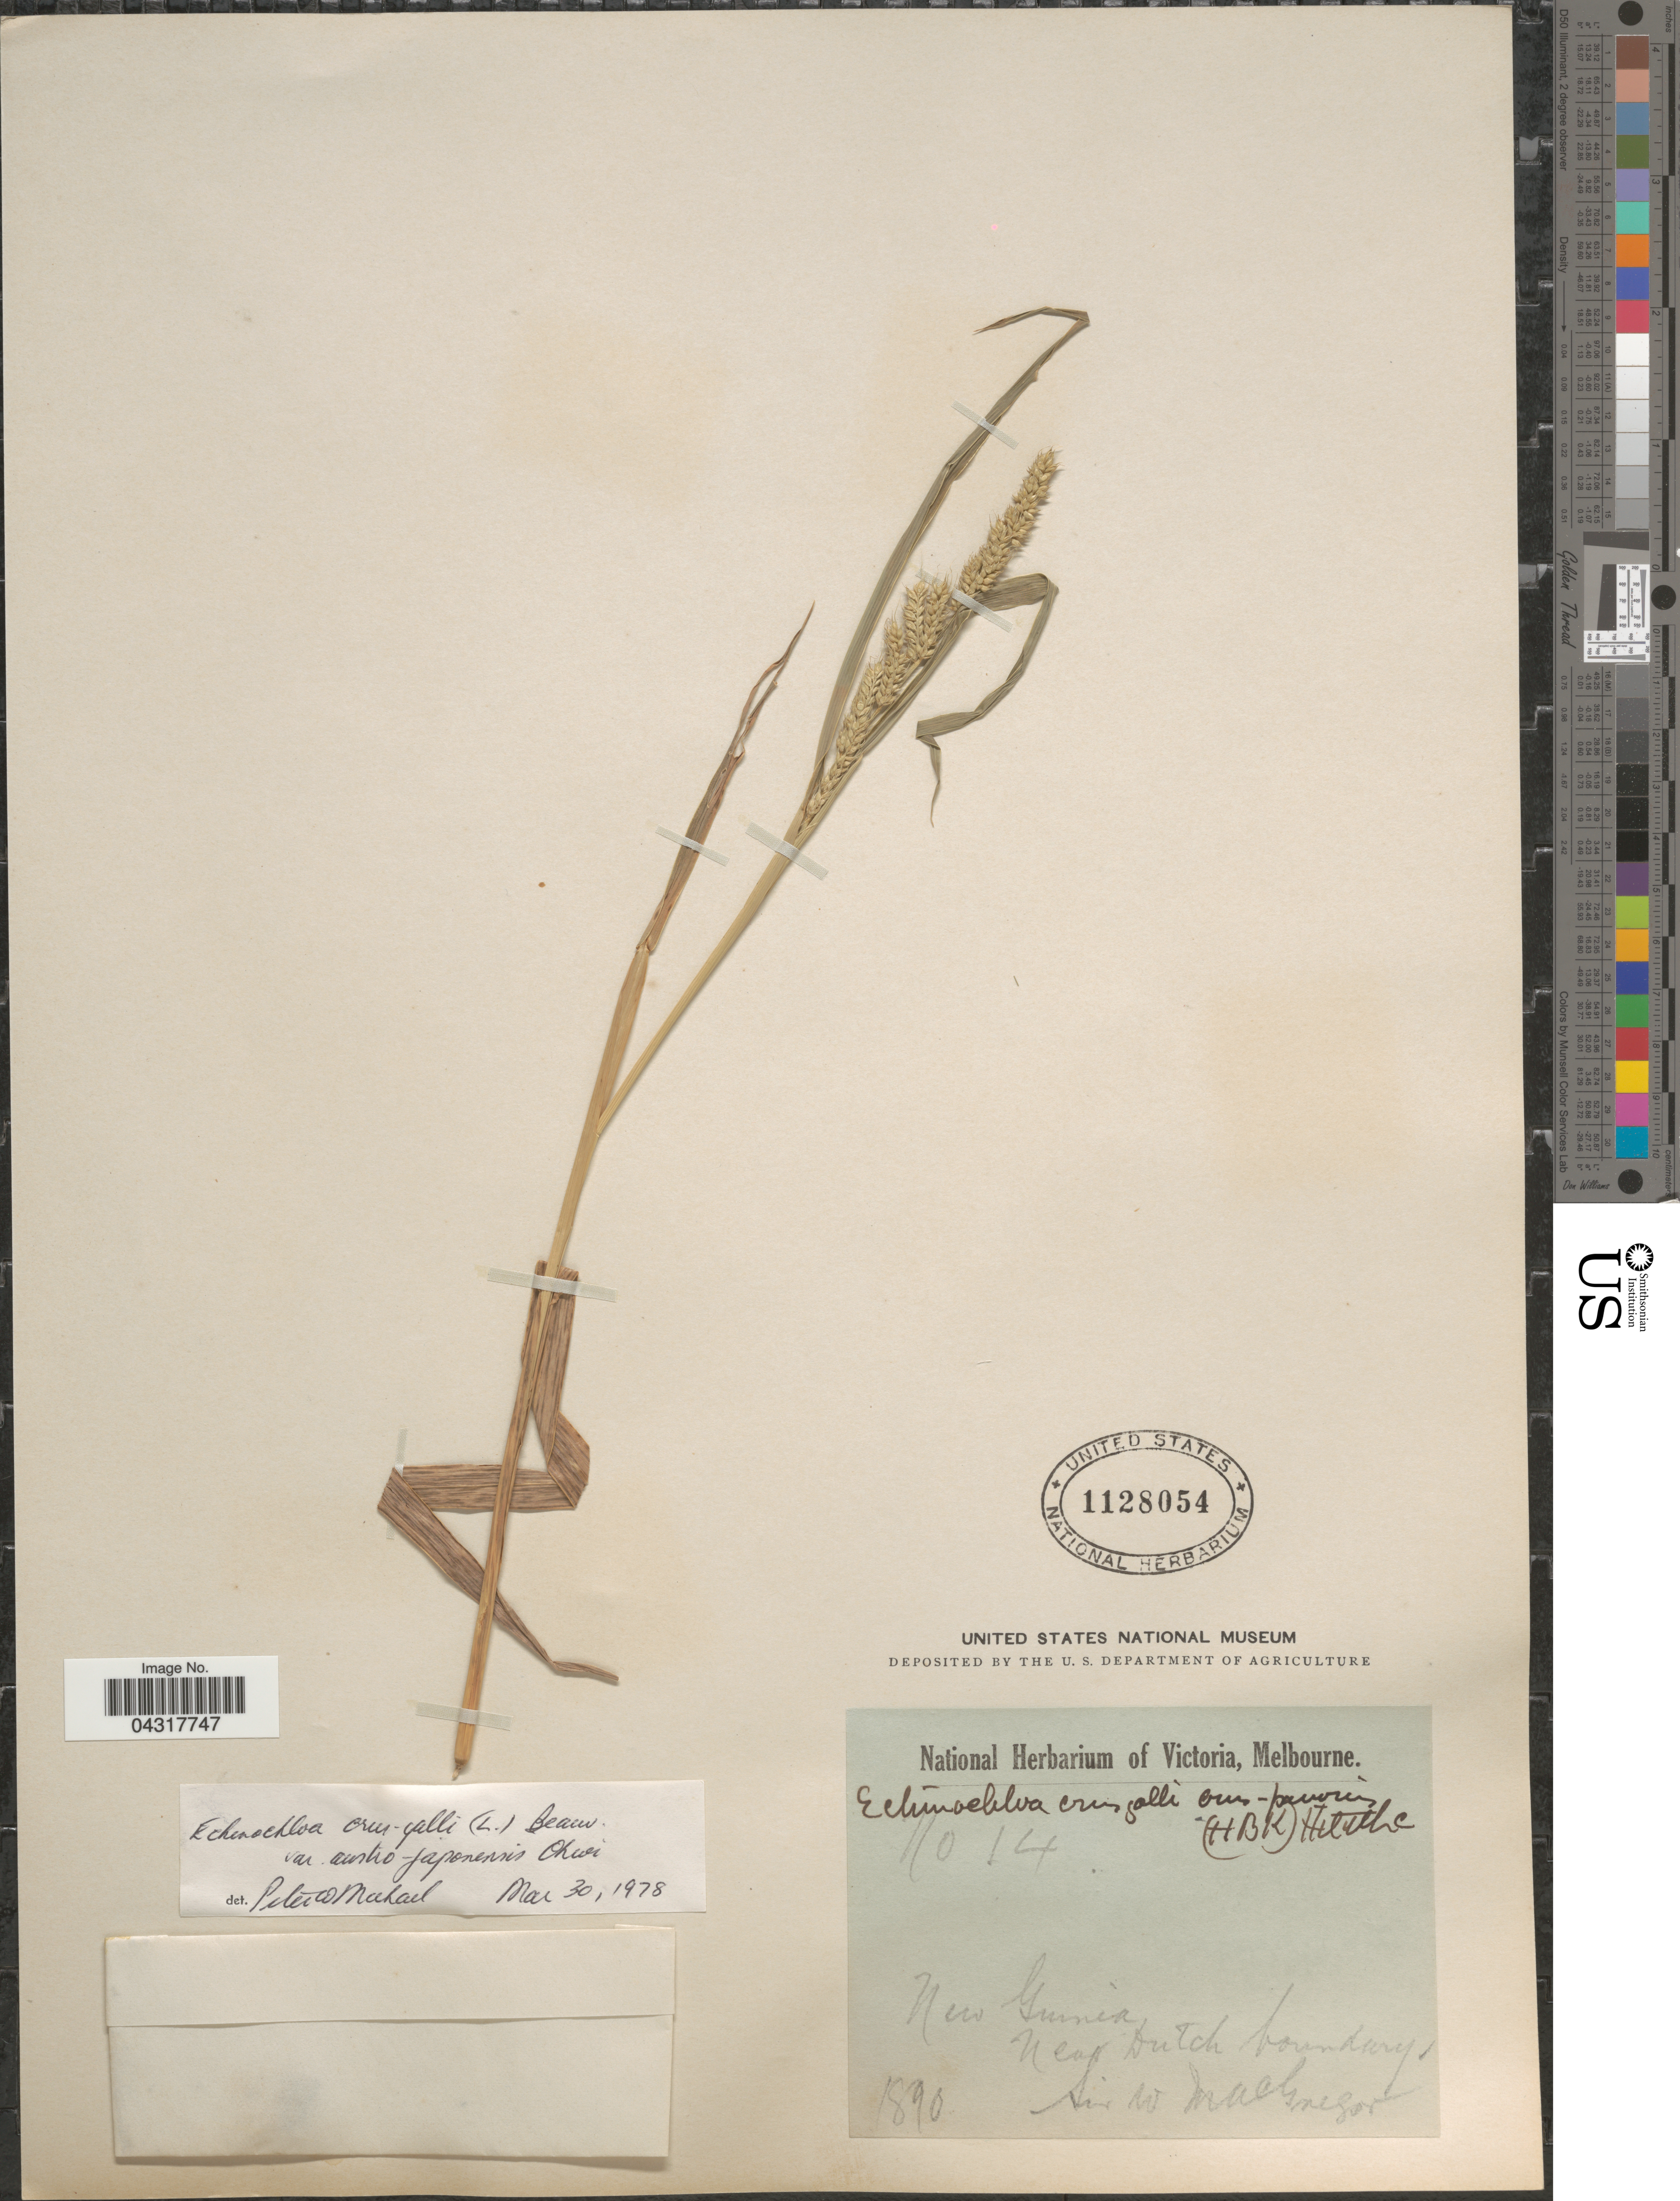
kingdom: Plantae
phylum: Tracheophyta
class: Liliopsida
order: Poales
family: Poaceae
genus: Echinochloa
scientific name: Echinochloa crus-galli var. austrojaponensis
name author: Ohwi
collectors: W. Macgregor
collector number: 14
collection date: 1890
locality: New Guinea, near Dutch boundary.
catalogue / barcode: US 1128054